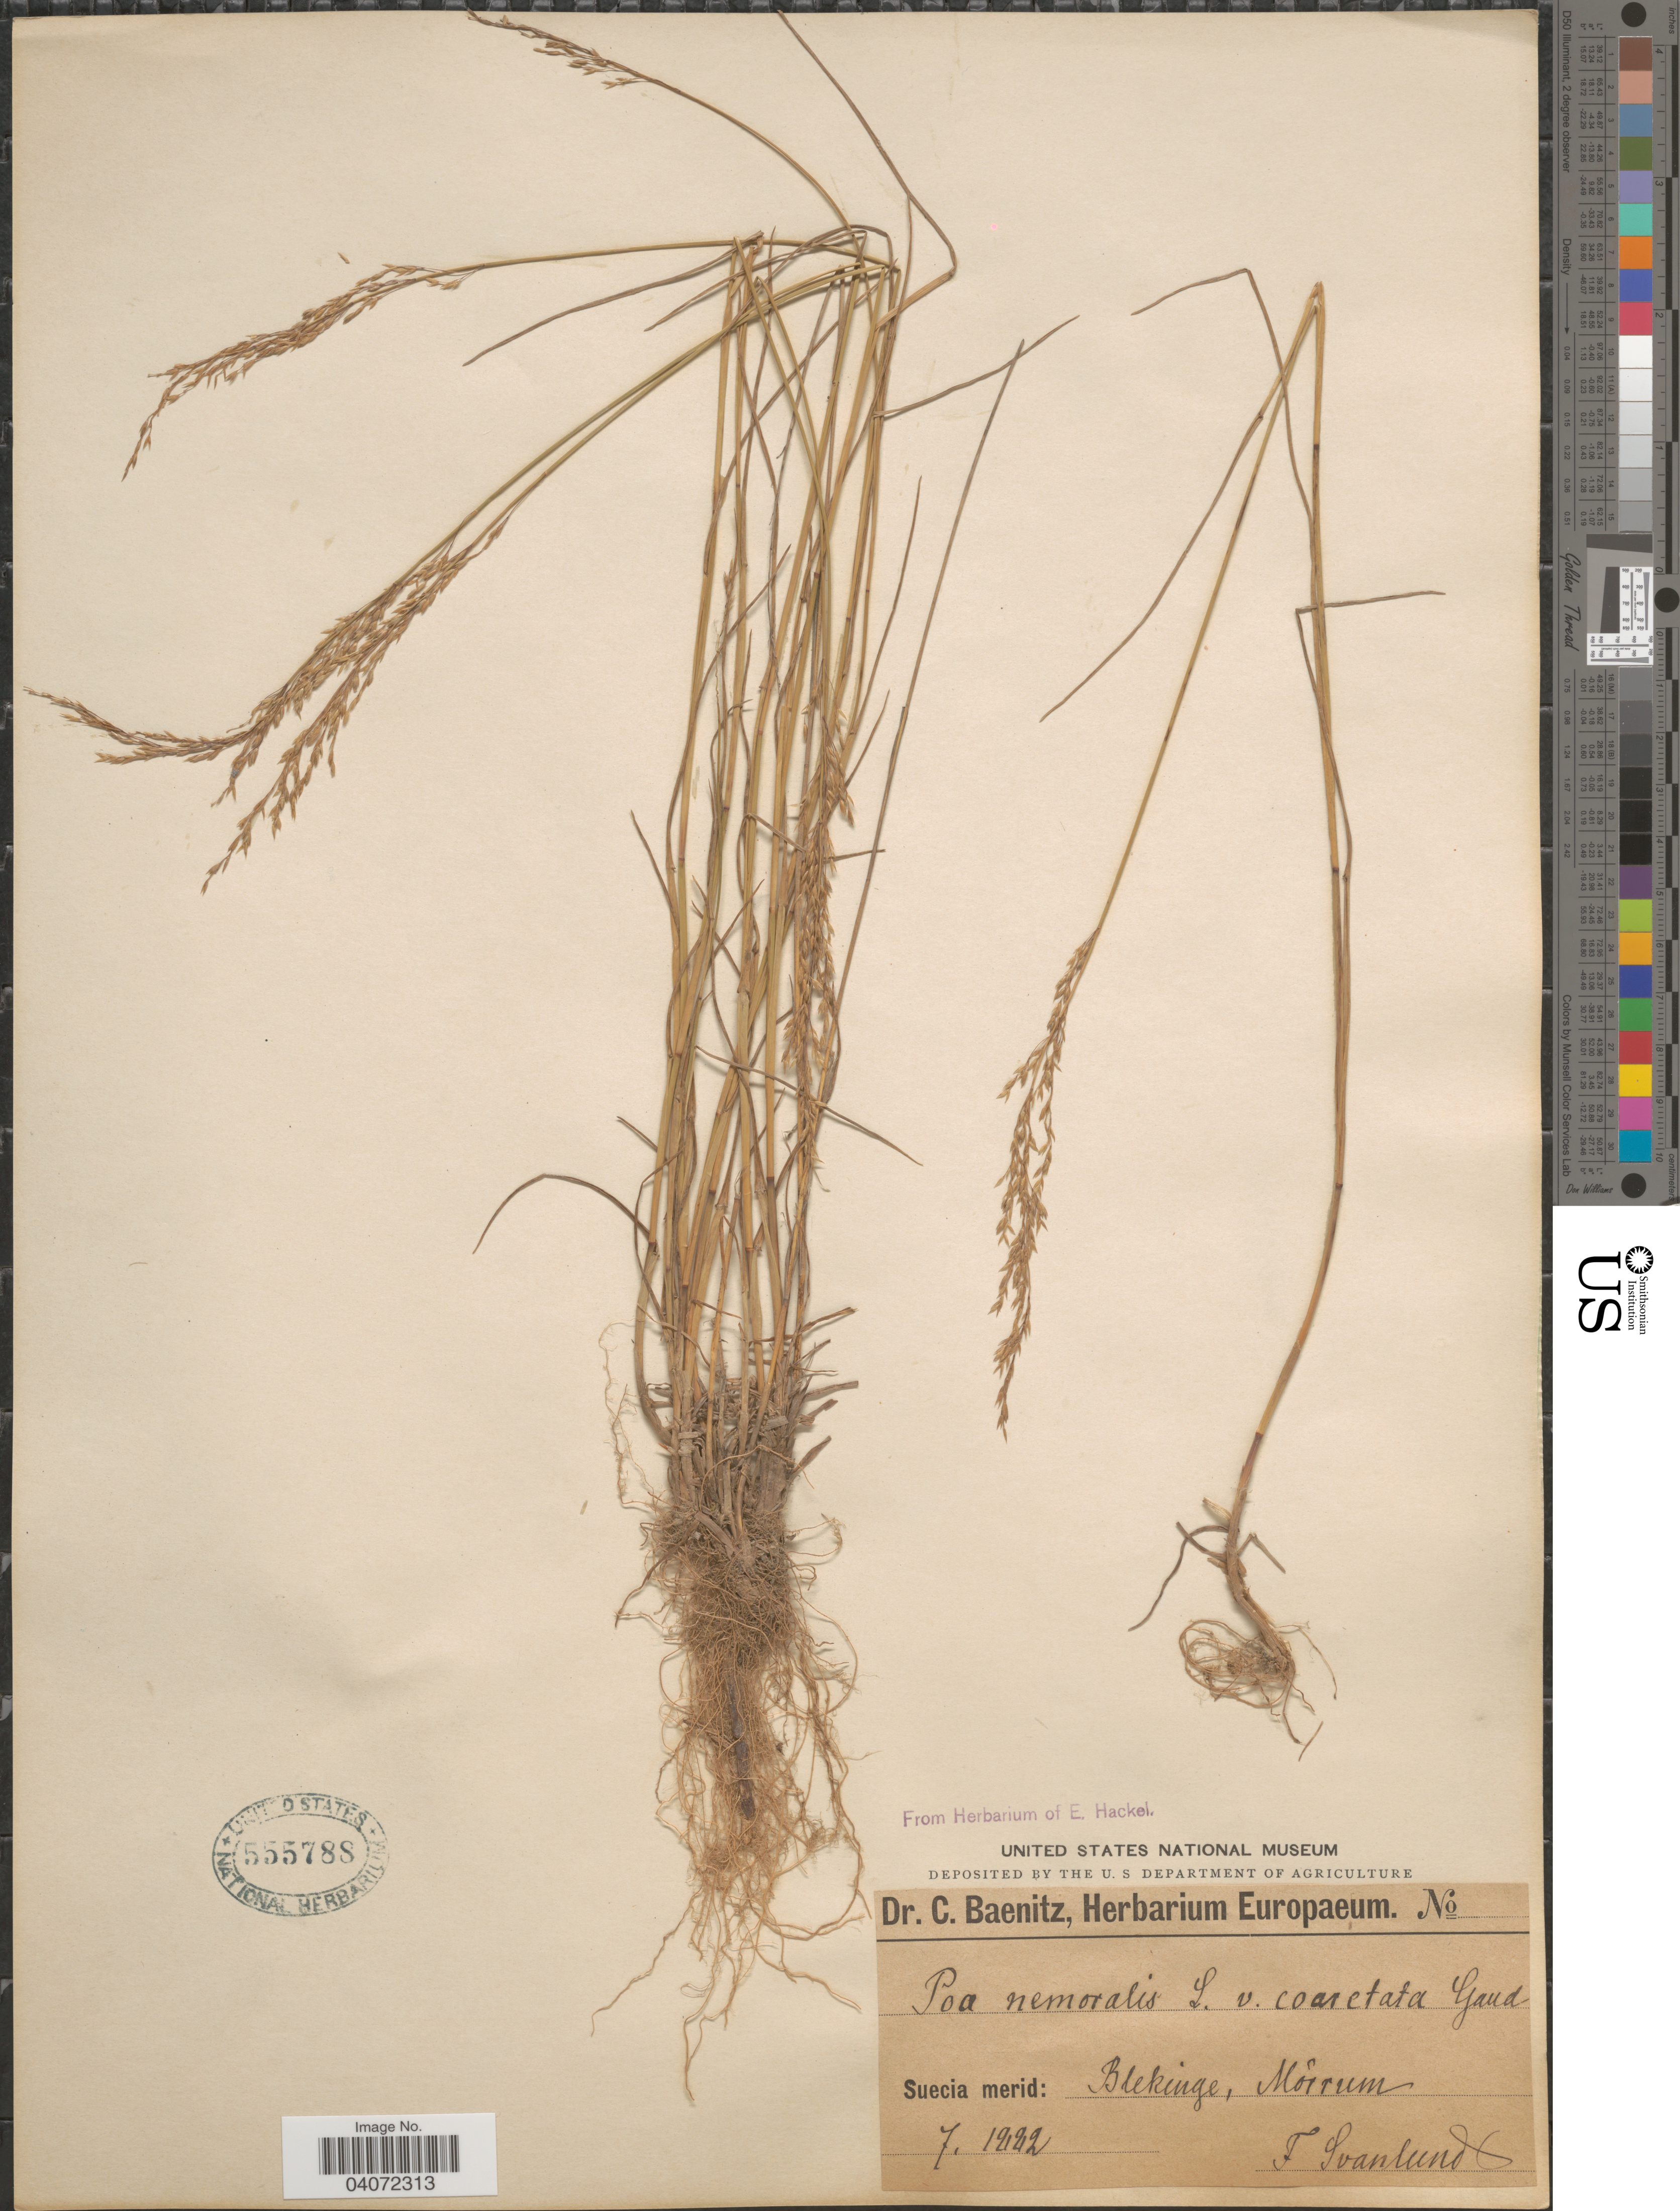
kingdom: Plantae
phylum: Tracheophyta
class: Liliopsida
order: Poales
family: Poaceae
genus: Poa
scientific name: Poa nemoralis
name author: L.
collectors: F. Svanlund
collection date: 1882-07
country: Sweden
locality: Suecia merid: Blekinge, Morrum.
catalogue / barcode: US 555788